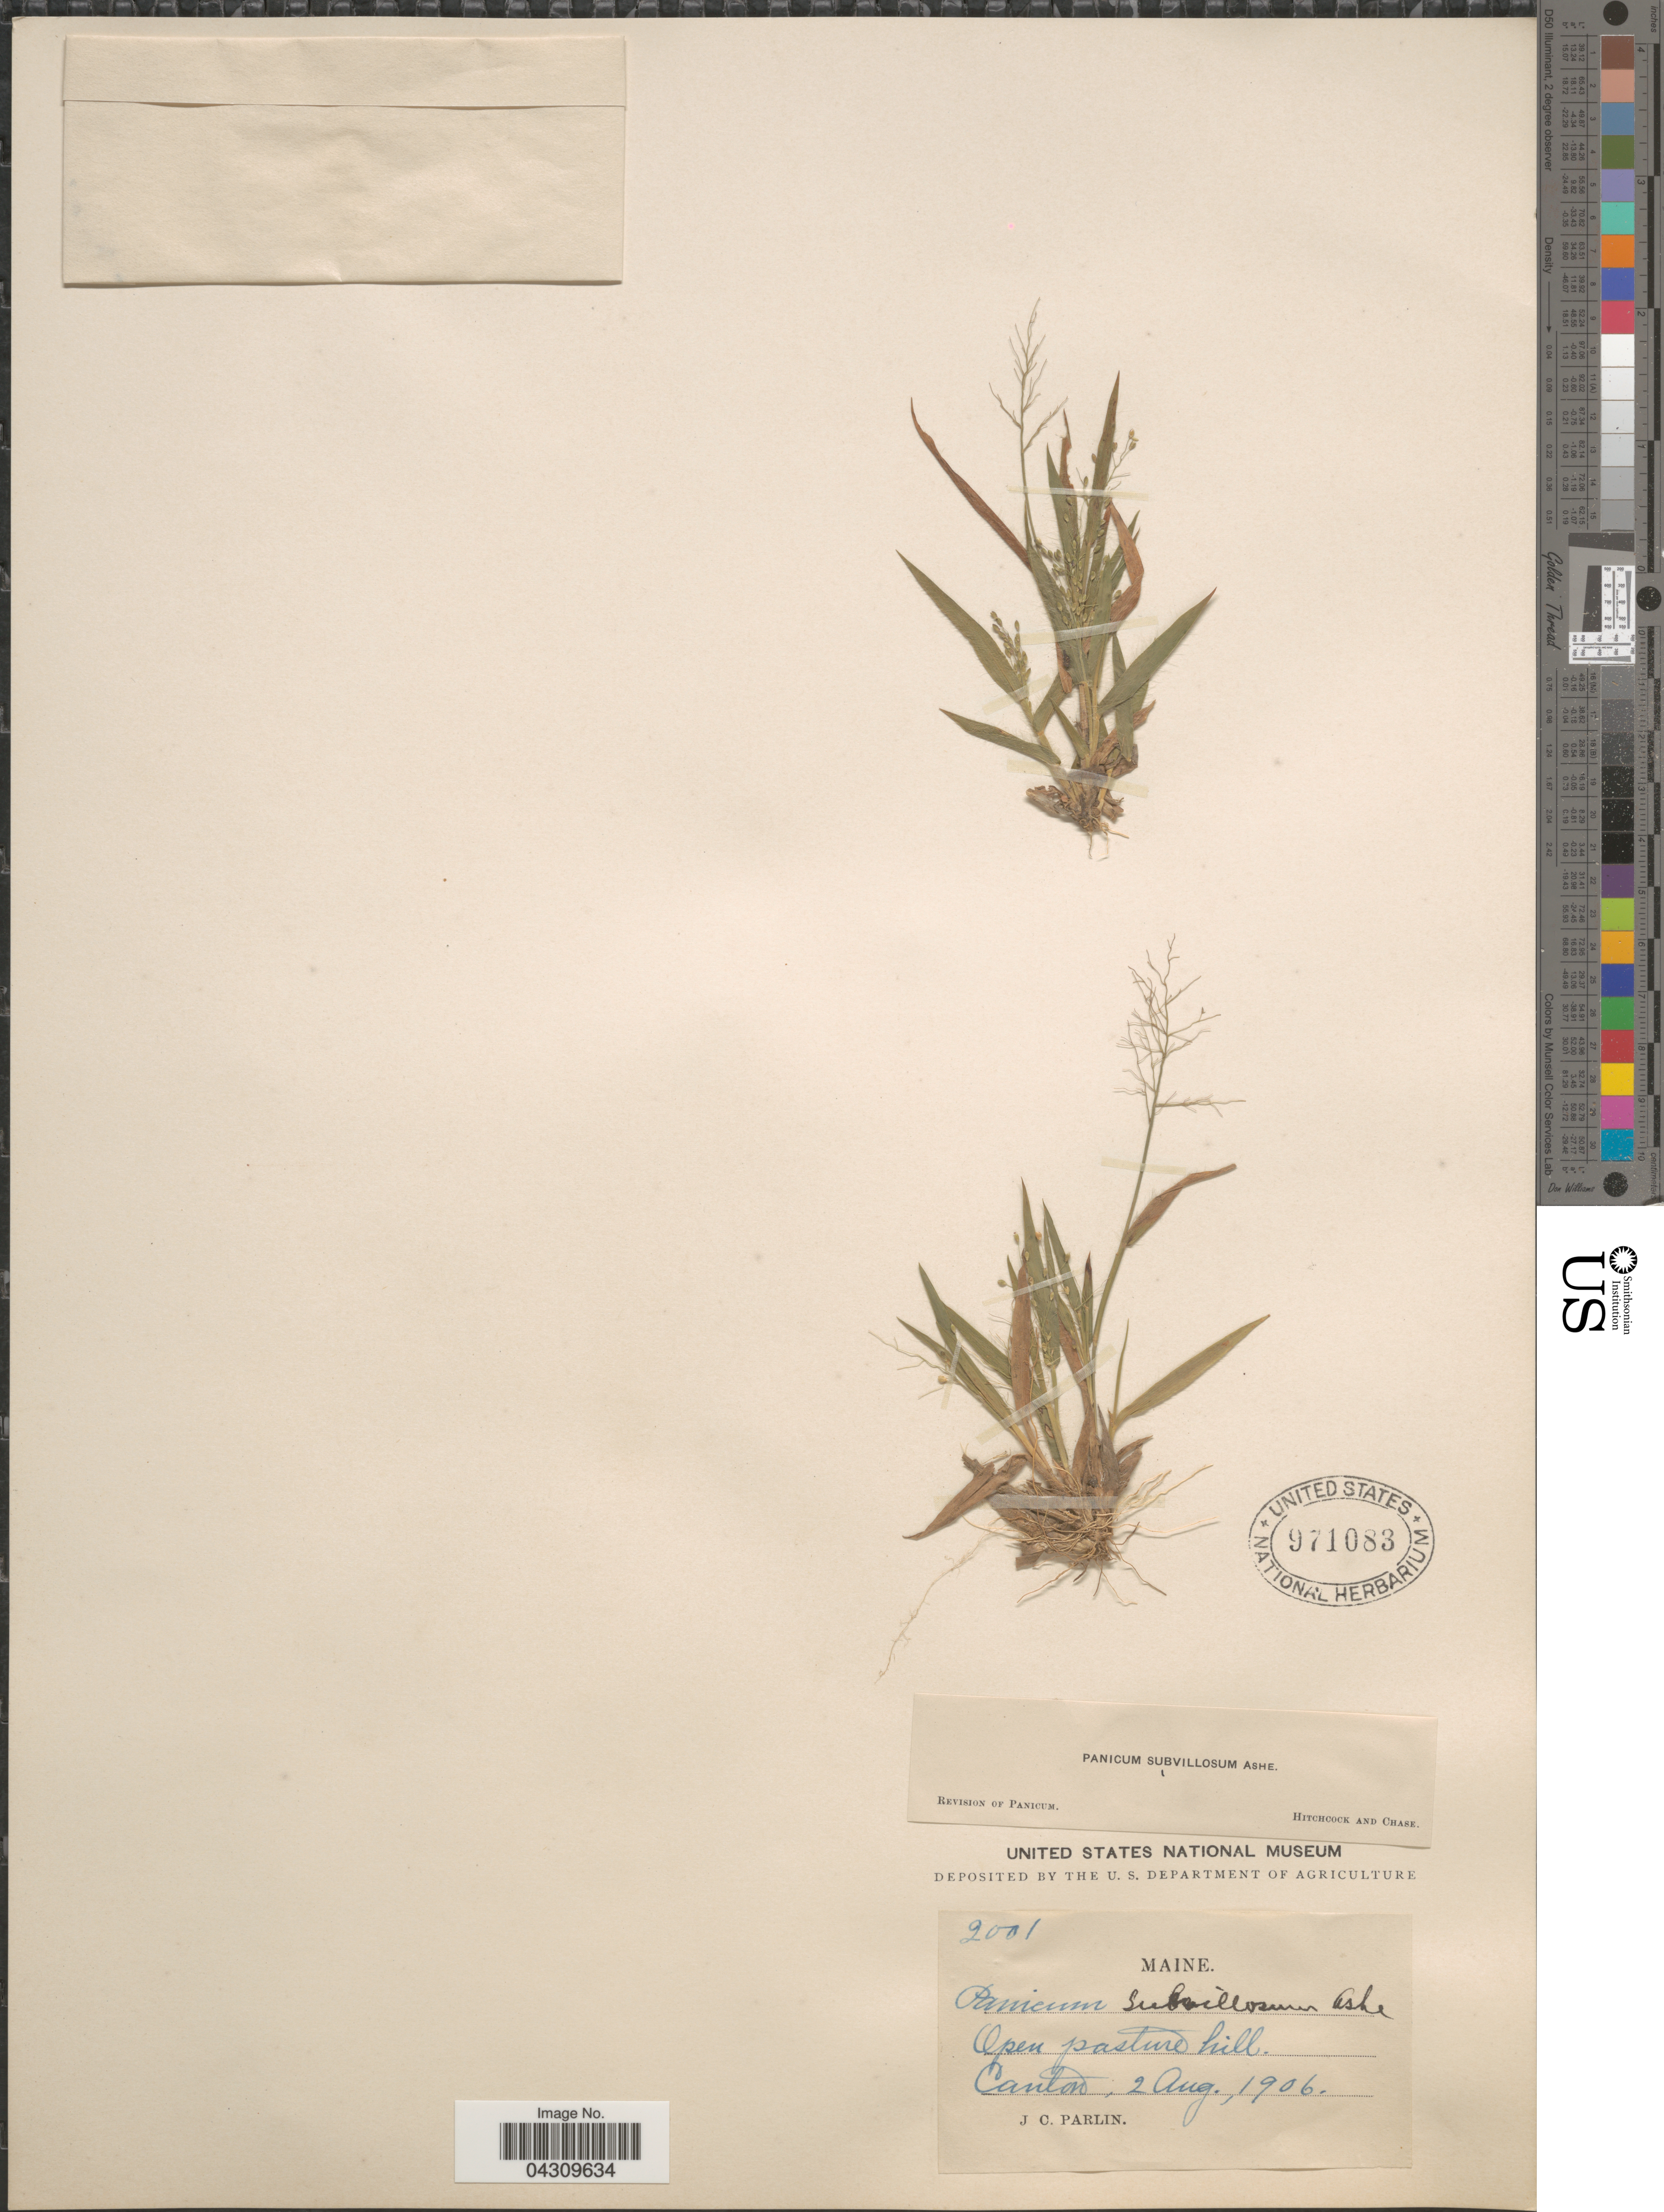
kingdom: Plantae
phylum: Tracheophyta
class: Liliopsida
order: Poales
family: Poaceae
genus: Dichanthelium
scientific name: Dichanthelium acuminatum var. acuminatum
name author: (Sw.) Gould & C.A. Clark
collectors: J. Parlin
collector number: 2001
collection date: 1906-08-02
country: United States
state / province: Maine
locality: Canton.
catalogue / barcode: US 971083